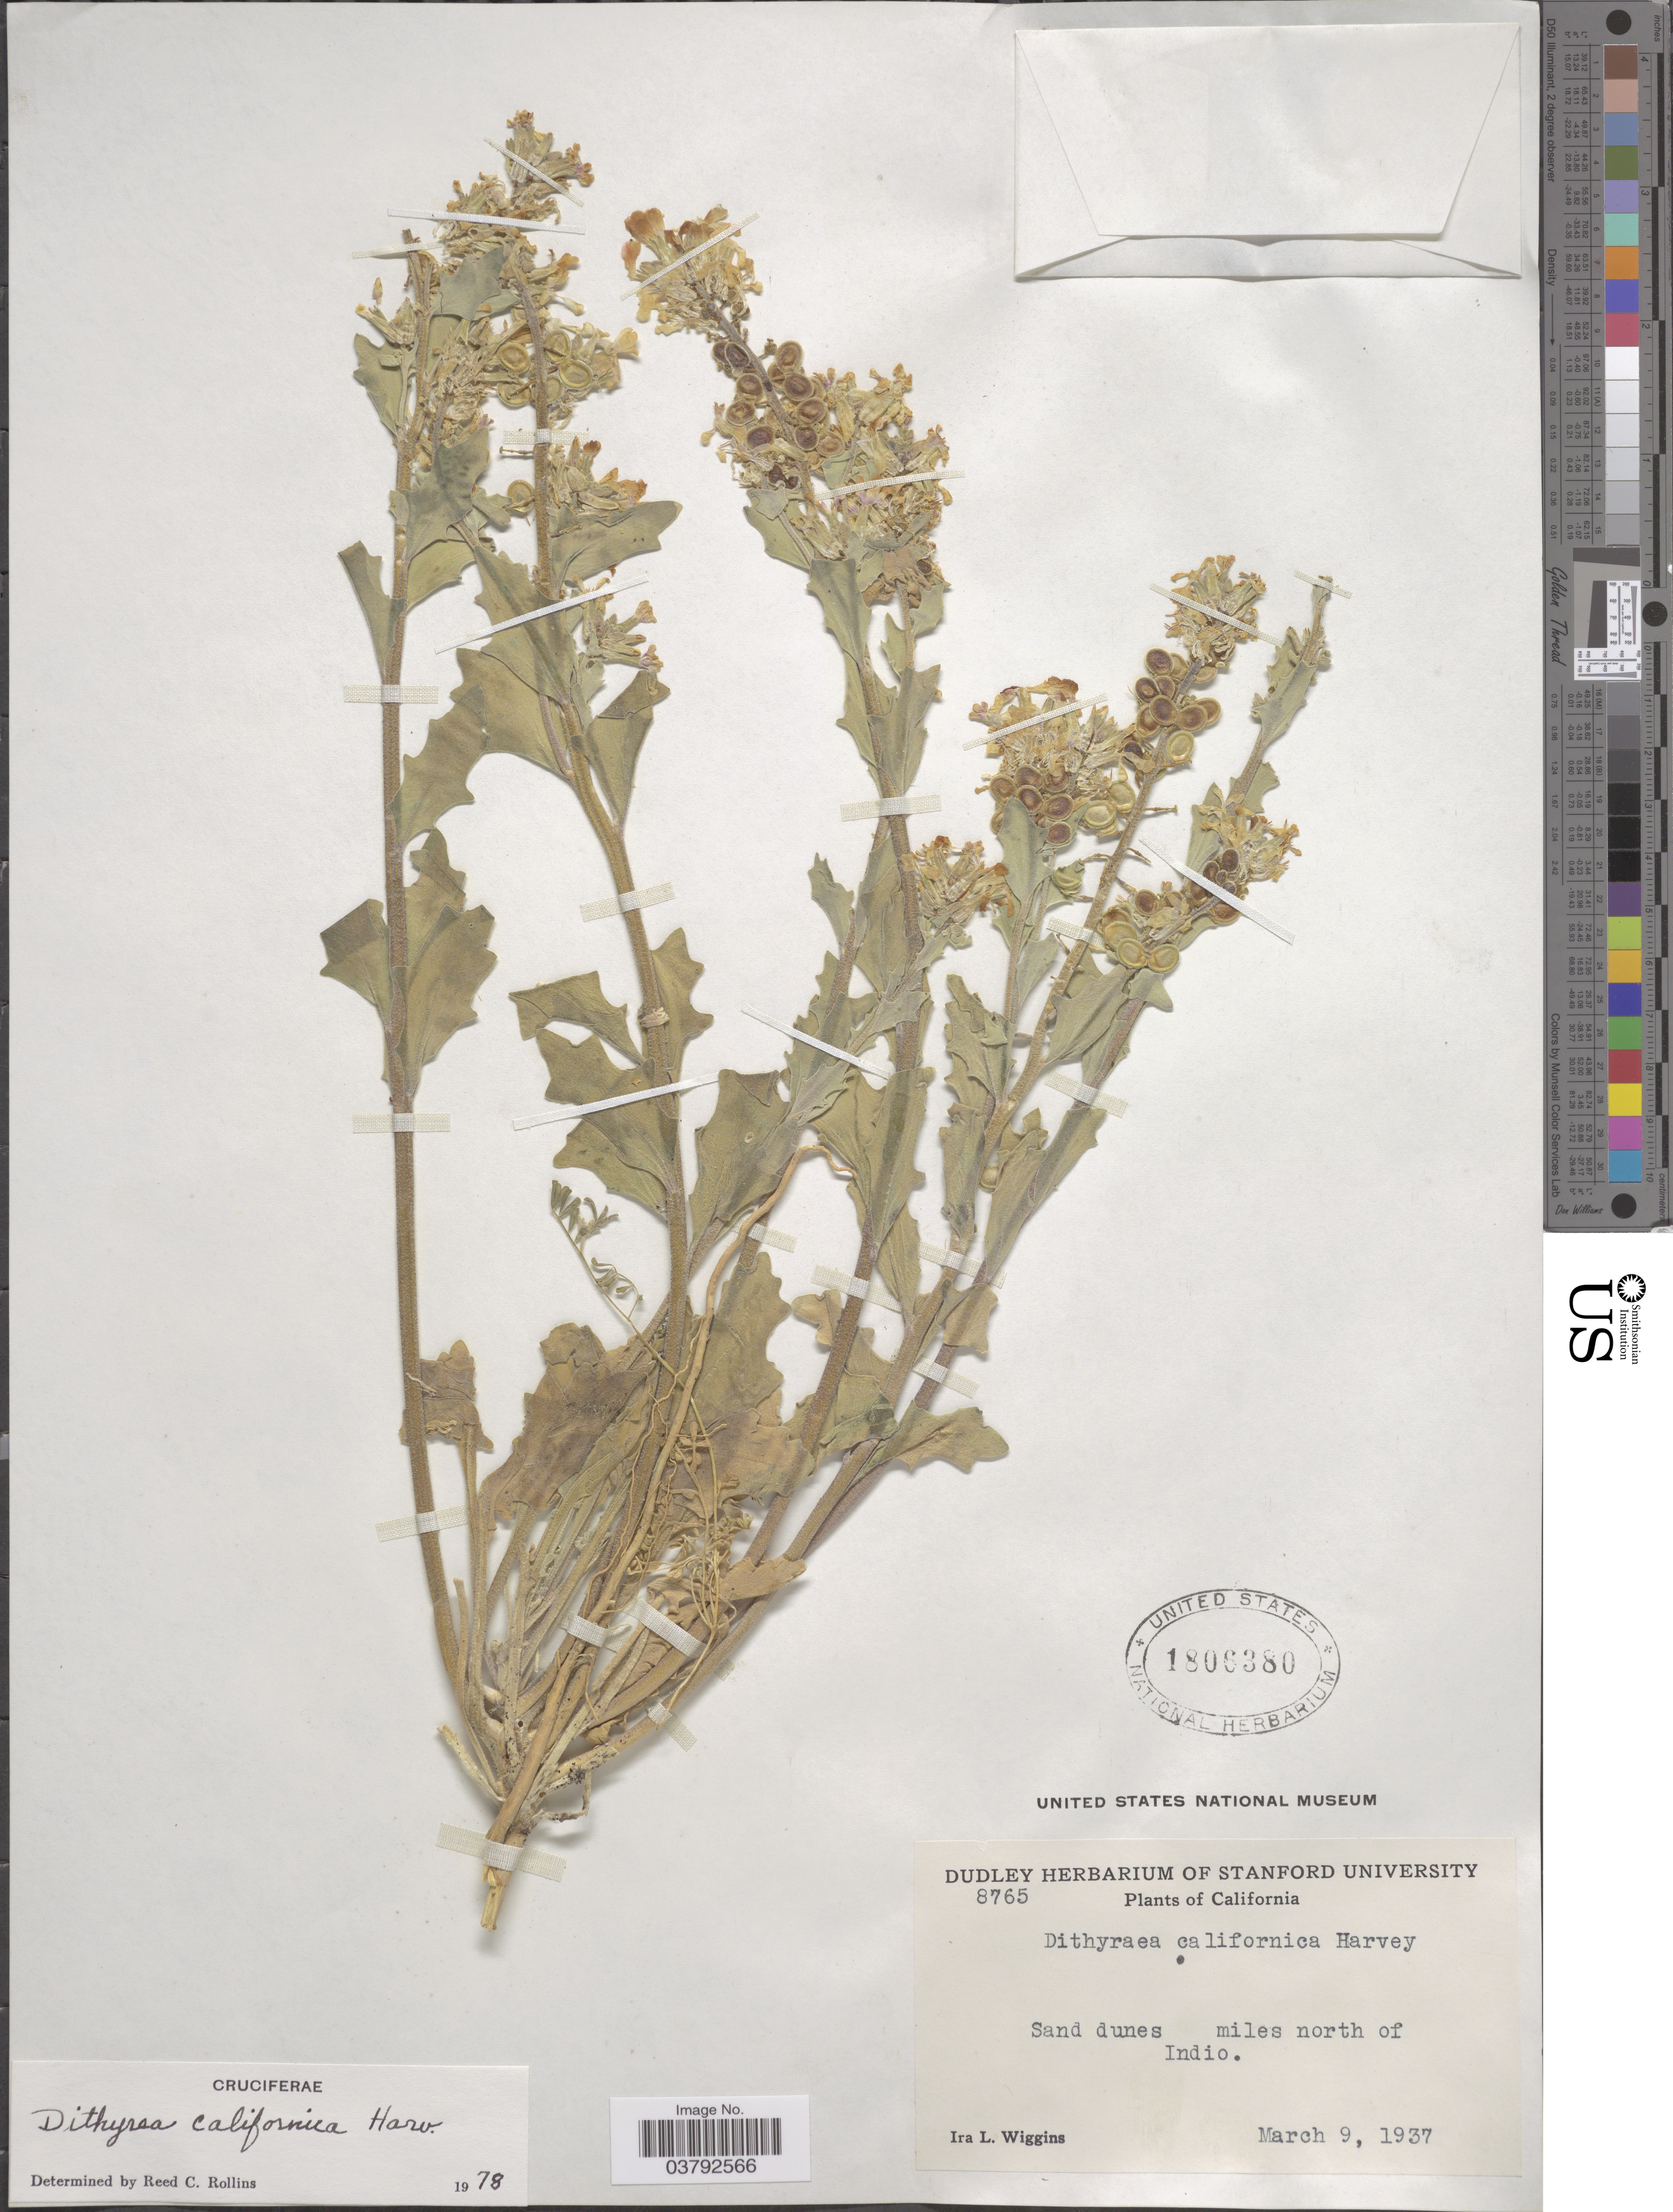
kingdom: Plantae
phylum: Tracheophyta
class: Magnoliopsida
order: Brassicales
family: Brassicaceae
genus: Dithyrea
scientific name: Dithyrea californica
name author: Harv.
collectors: I. L. Wiggins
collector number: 8765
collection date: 1937-03-09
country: United States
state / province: California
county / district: Riverside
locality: Sand dunes miles north of Indio.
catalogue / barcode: US 1806380